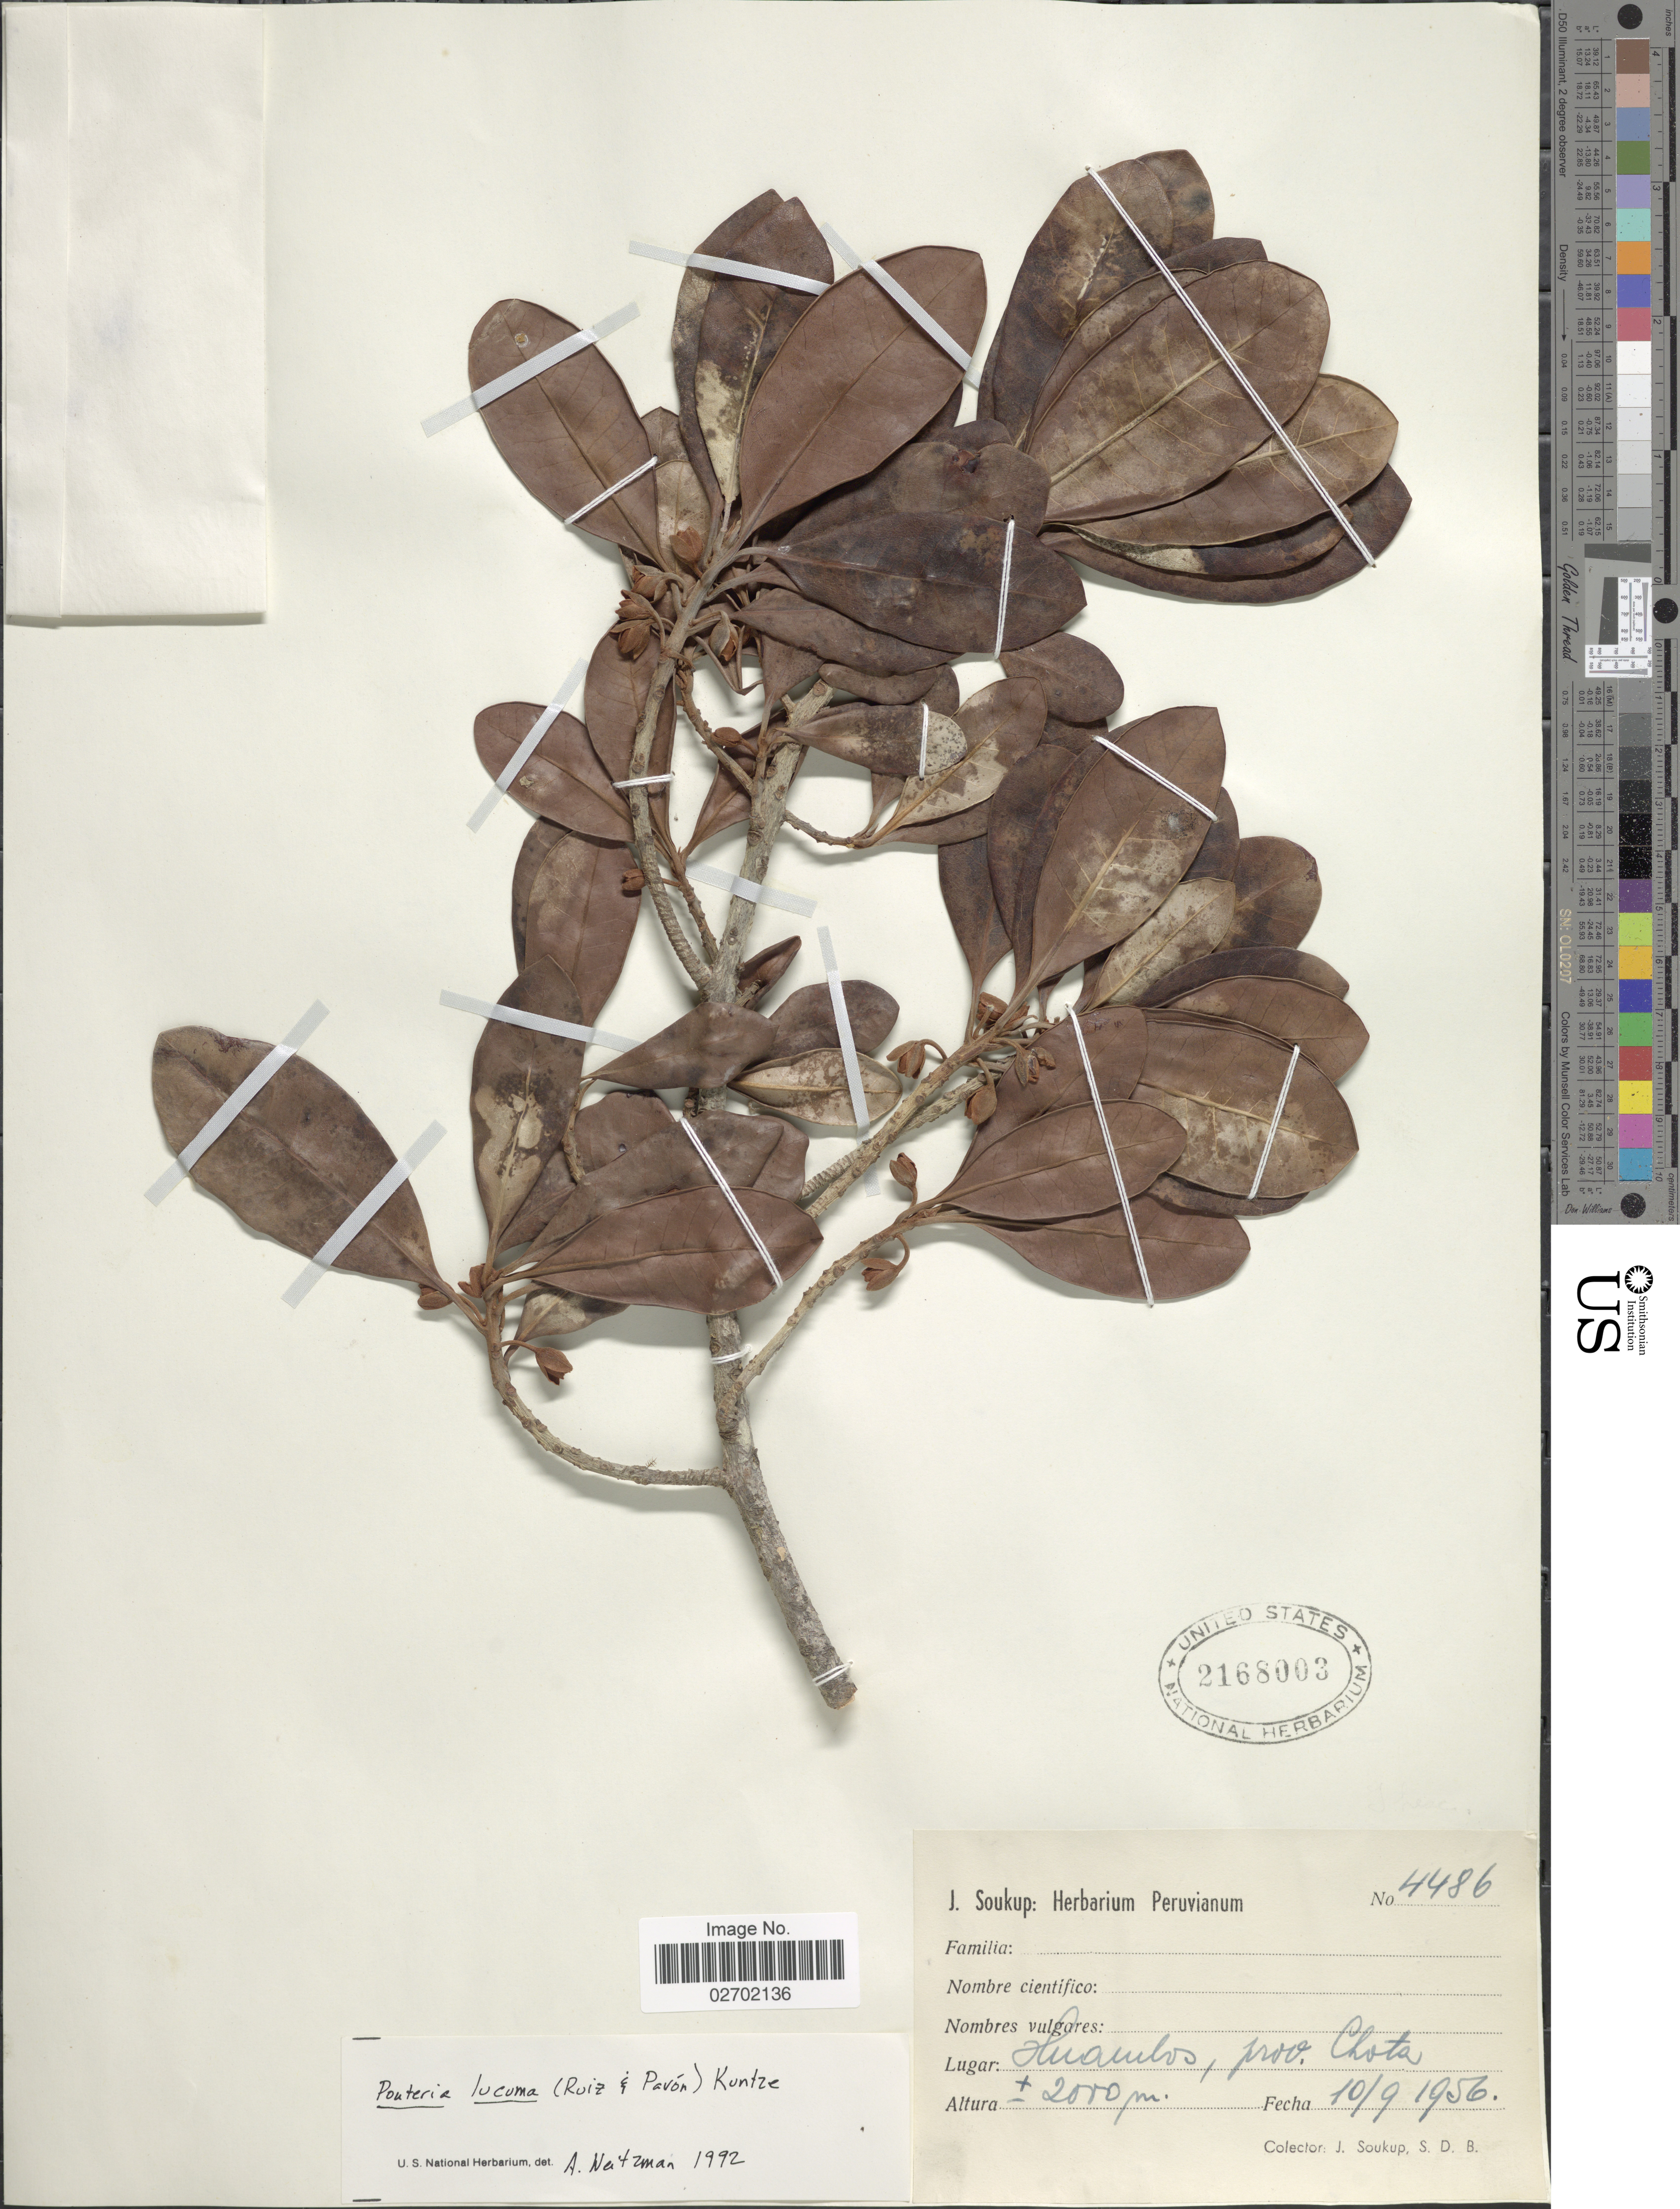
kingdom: Plantae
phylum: Tracheophyta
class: Magnoliopsida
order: Ericales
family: Sapotaceae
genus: Pouteria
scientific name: Pouteria lucuma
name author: (Ruiz & Pav.) Kuntze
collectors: J. J. Soukup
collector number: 4486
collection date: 1956-09-10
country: Peru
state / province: Cajamarca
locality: Huambos, prov. Chota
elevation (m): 2000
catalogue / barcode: US 2168003